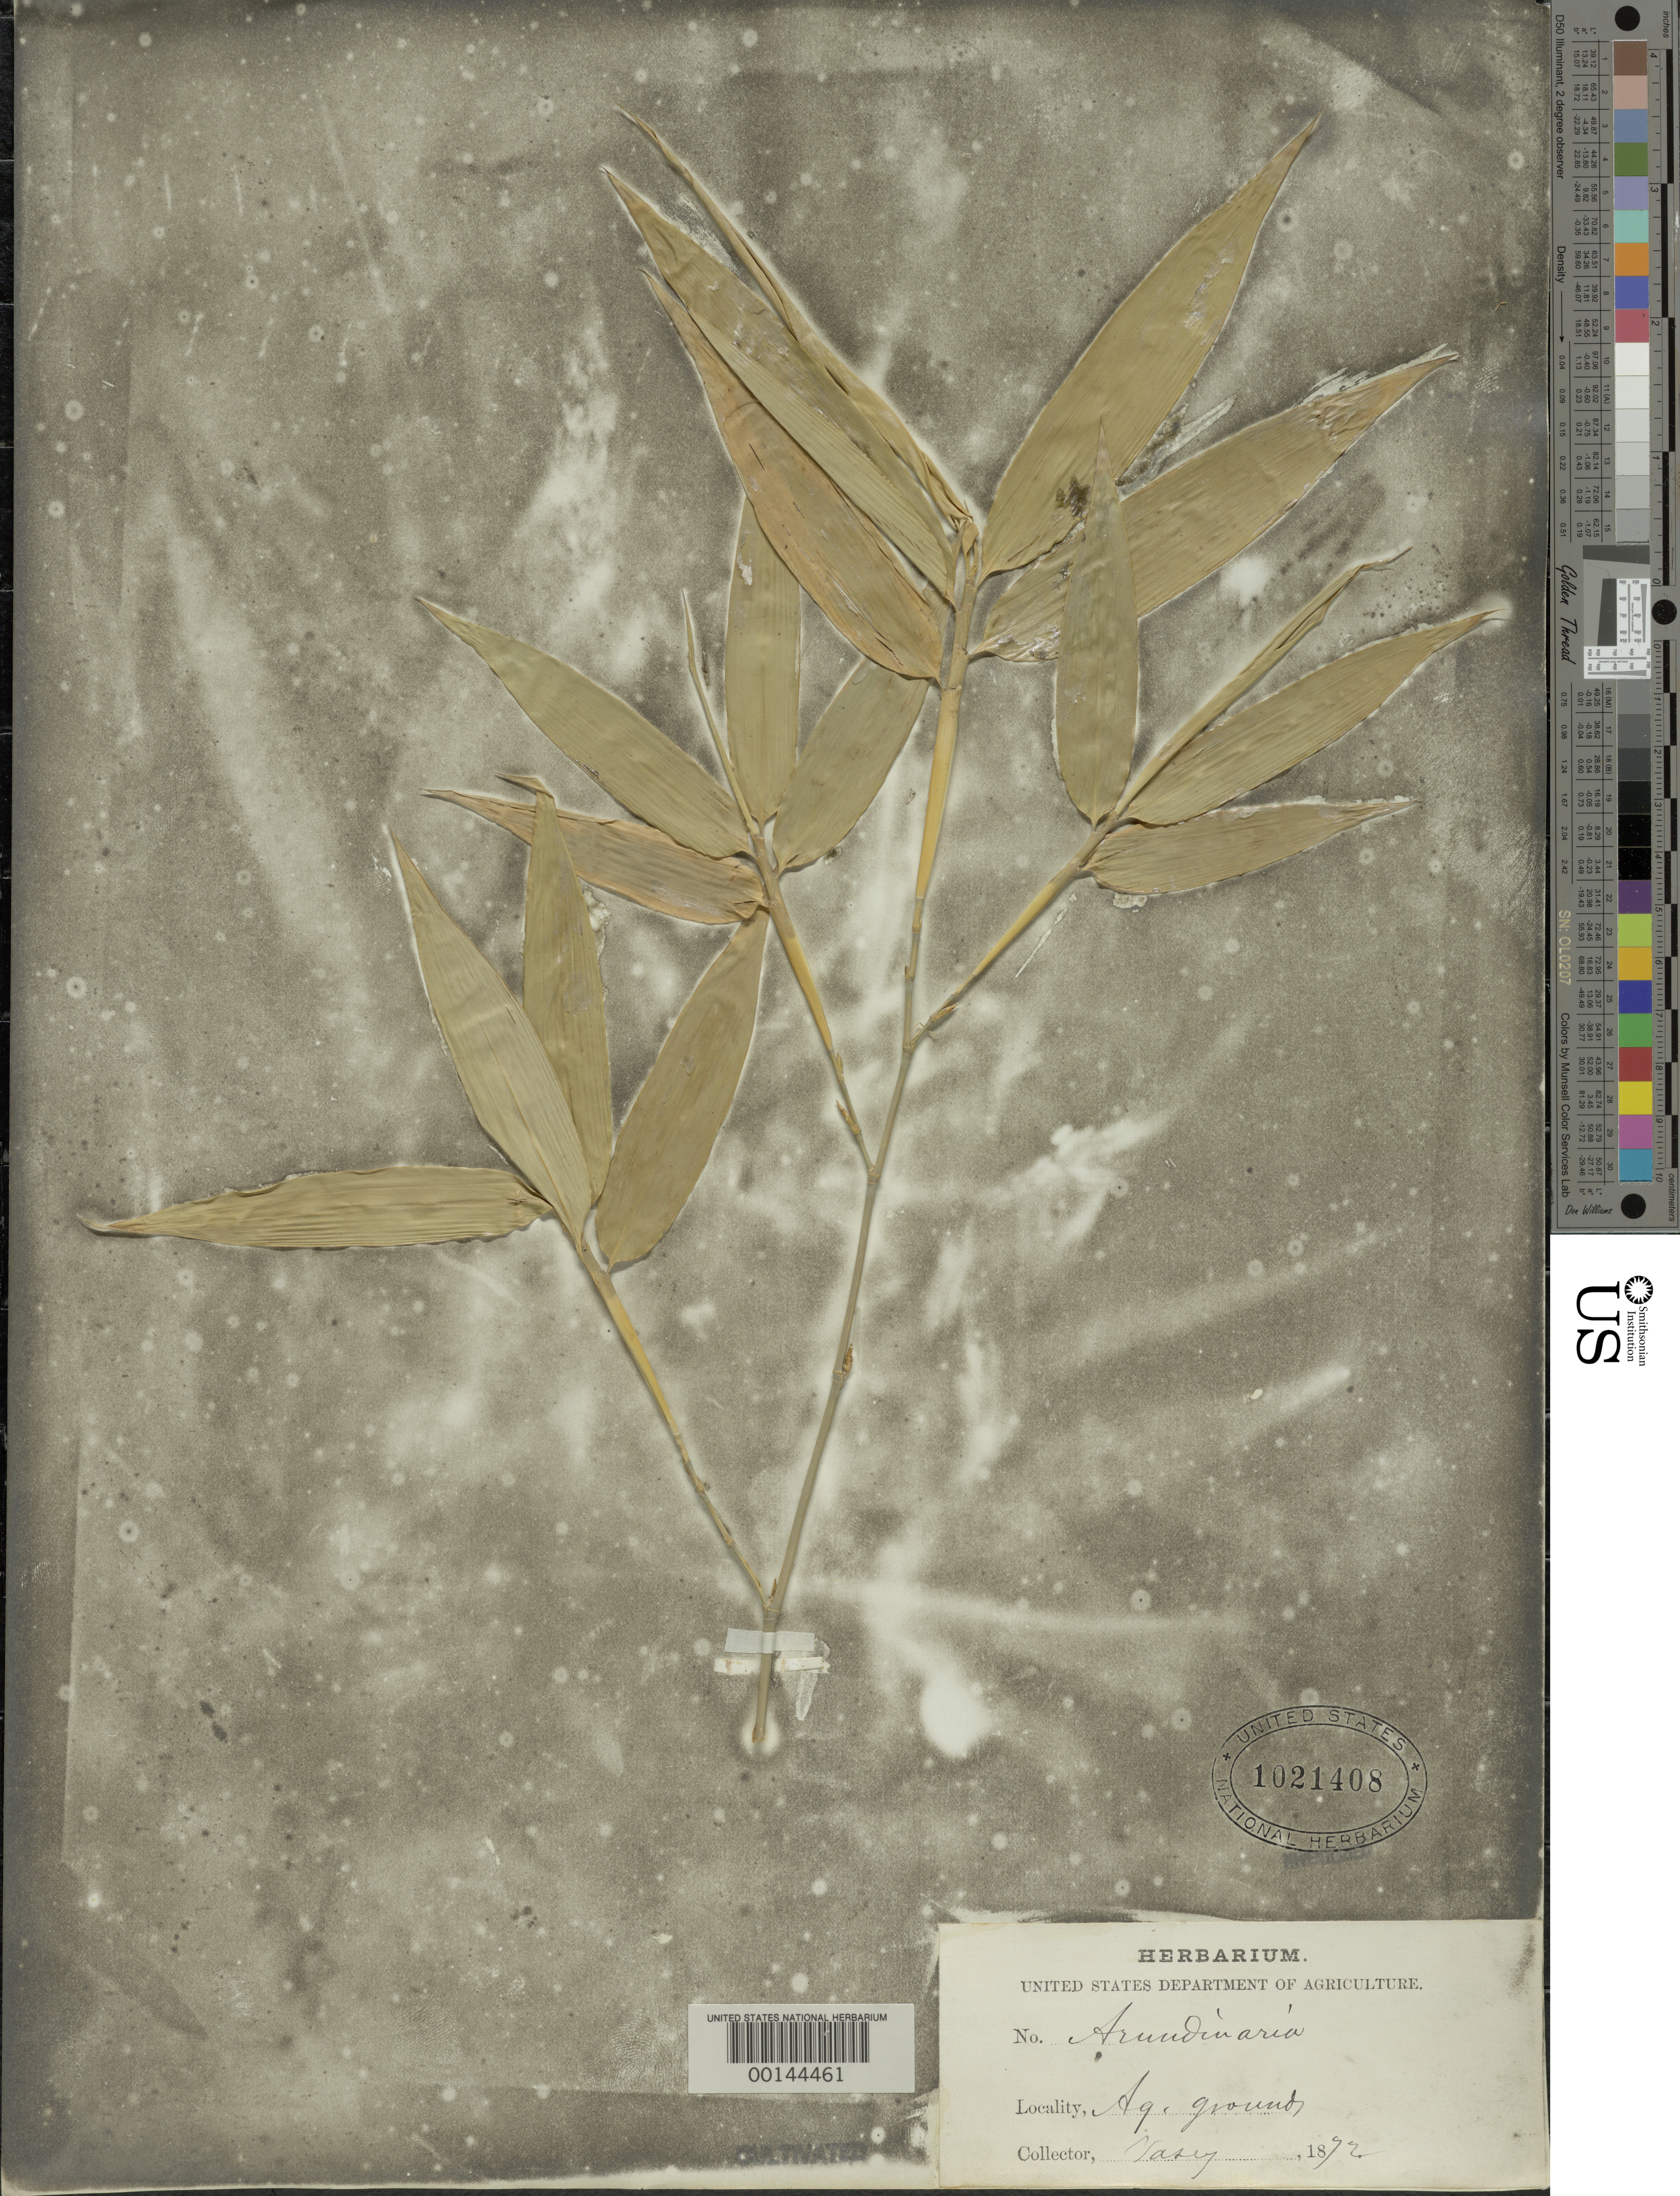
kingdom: Plantae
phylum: Tracheophyta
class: Liliopsida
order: Poales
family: Poaceae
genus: Phyllostachys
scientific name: Phyllostachys sp.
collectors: G. Vasey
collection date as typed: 1892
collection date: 1892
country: United States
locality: Agric. grounds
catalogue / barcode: US 1021408